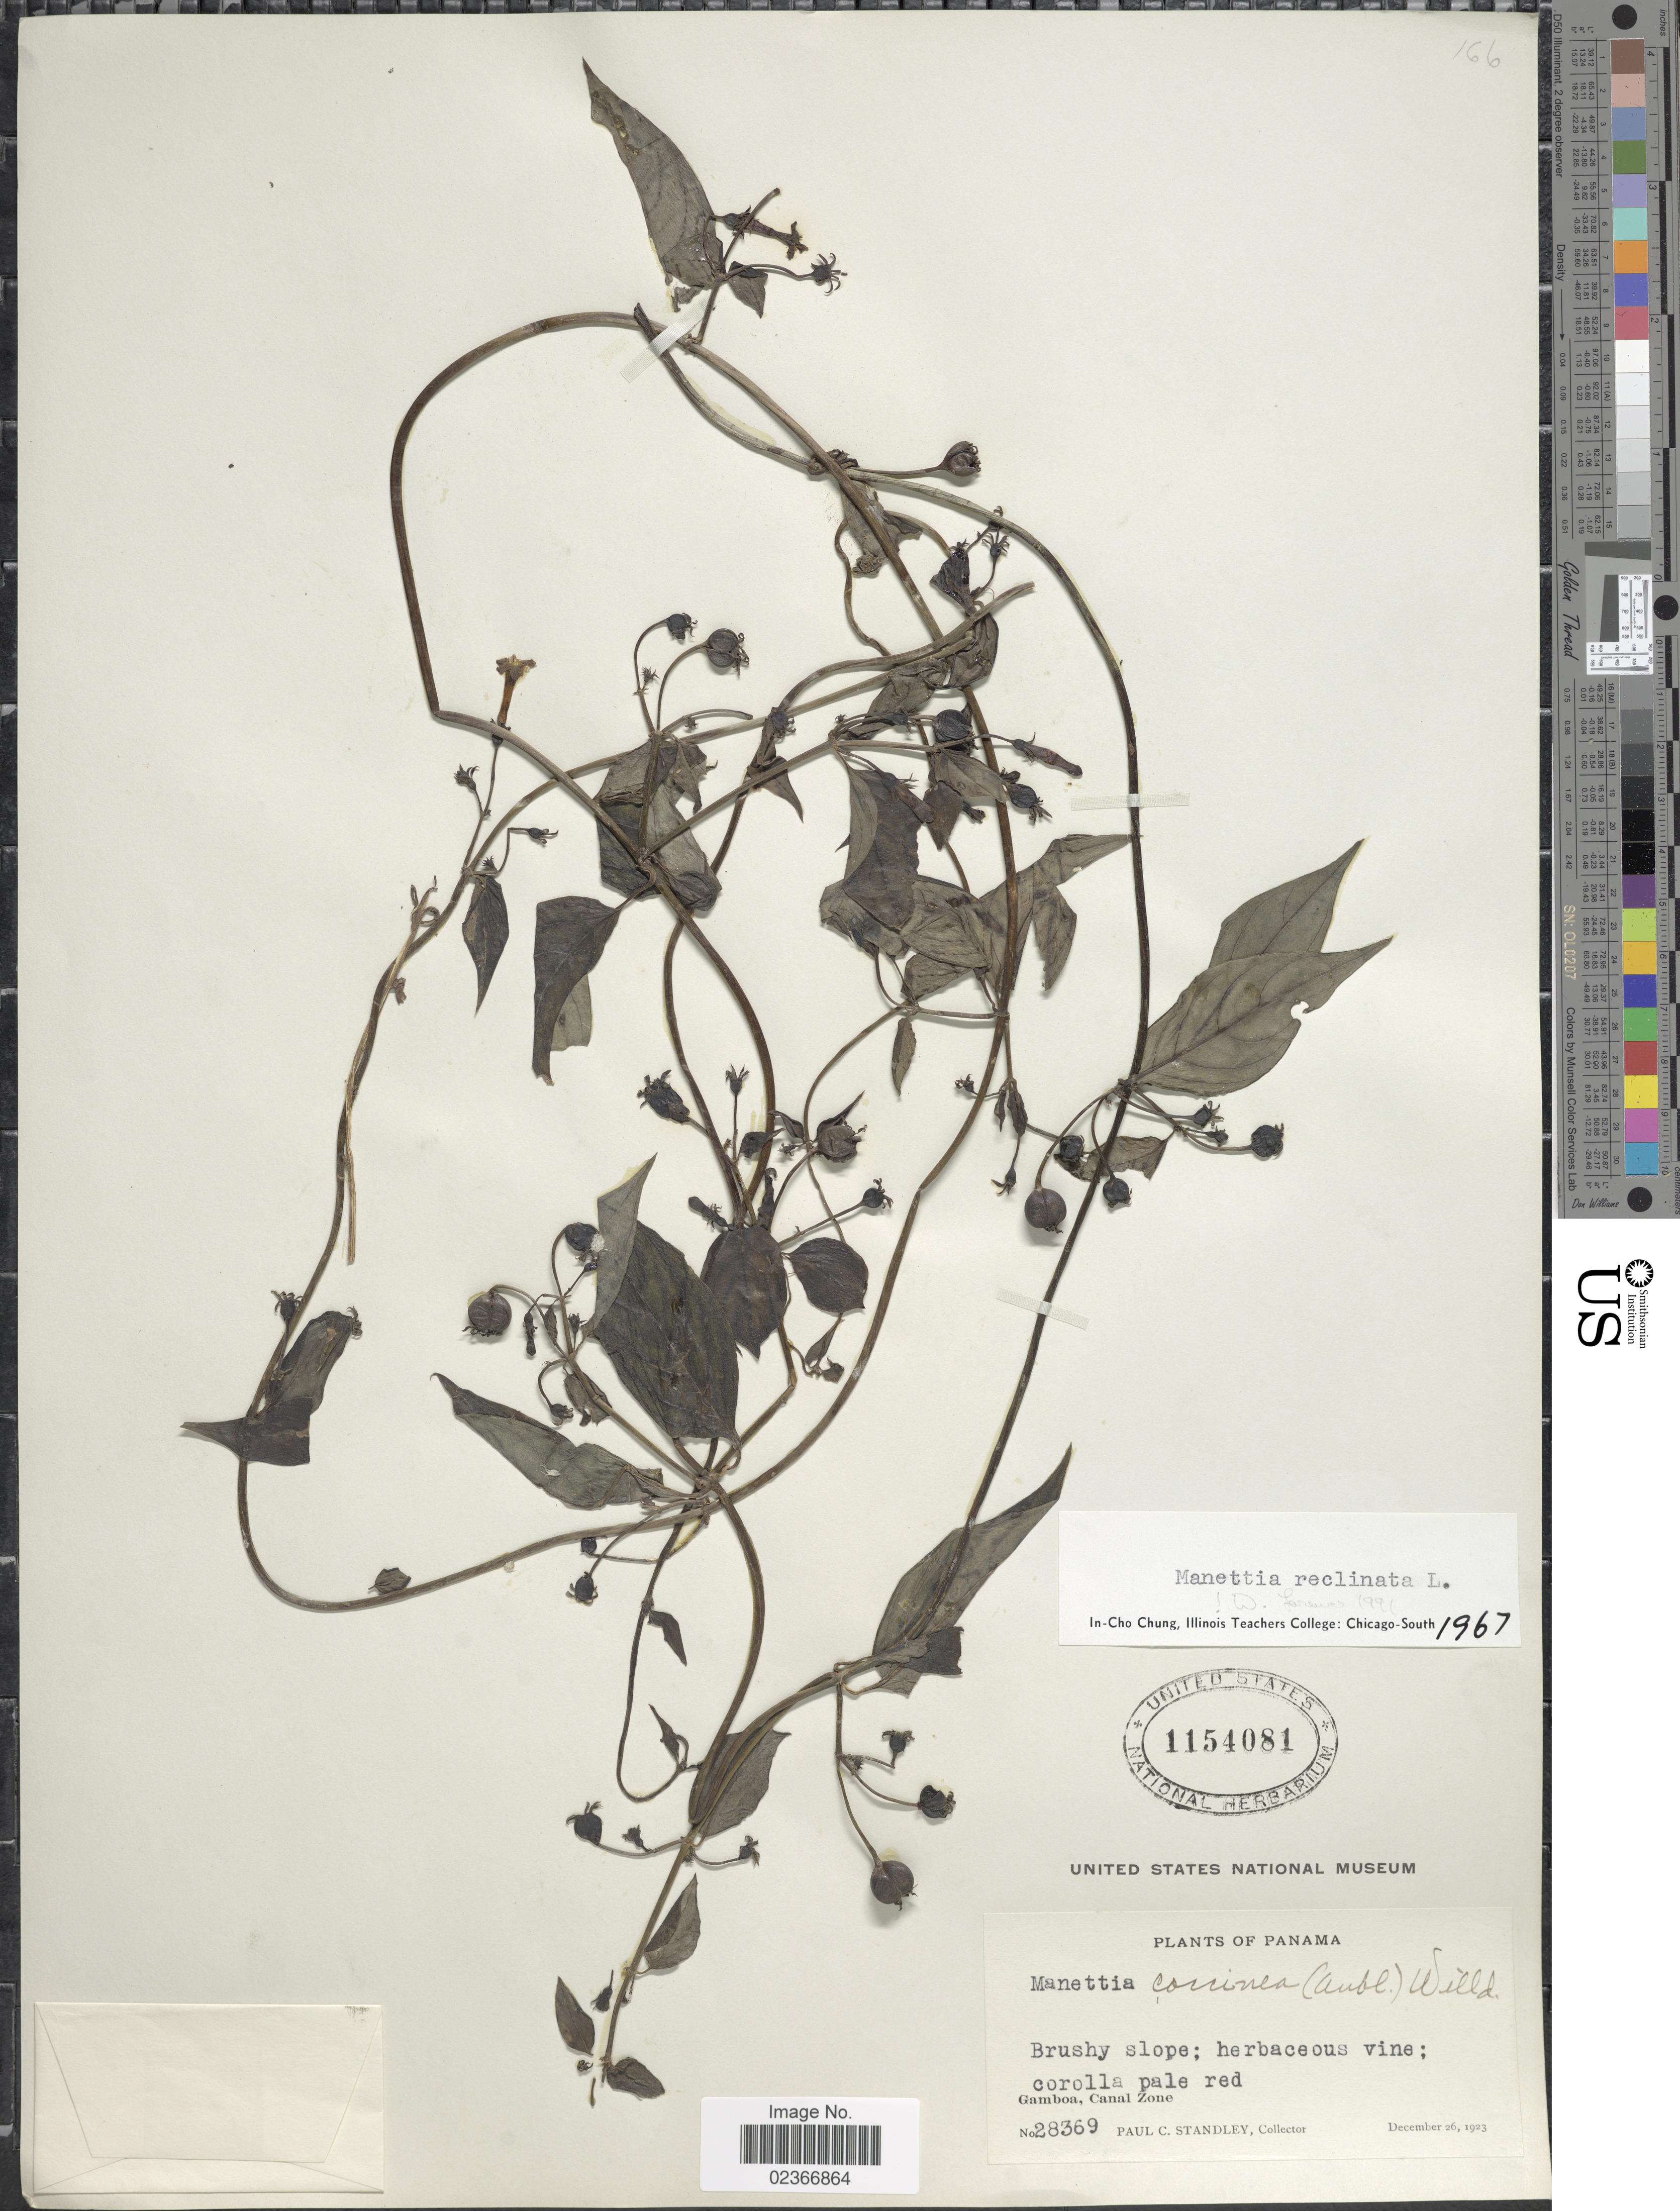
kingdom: Plantae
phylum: Tracheophyta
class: Magnoliopsida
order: Gentianales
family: Rubiaceae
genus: Manettia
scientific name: Manettia reclinata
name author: L.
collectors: P. C. Standley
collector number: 28369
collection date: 1923-12-26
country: Panama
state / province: Colón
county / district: Canal Zone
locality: Gamboa, Canal Zone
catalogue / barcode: US 1154081